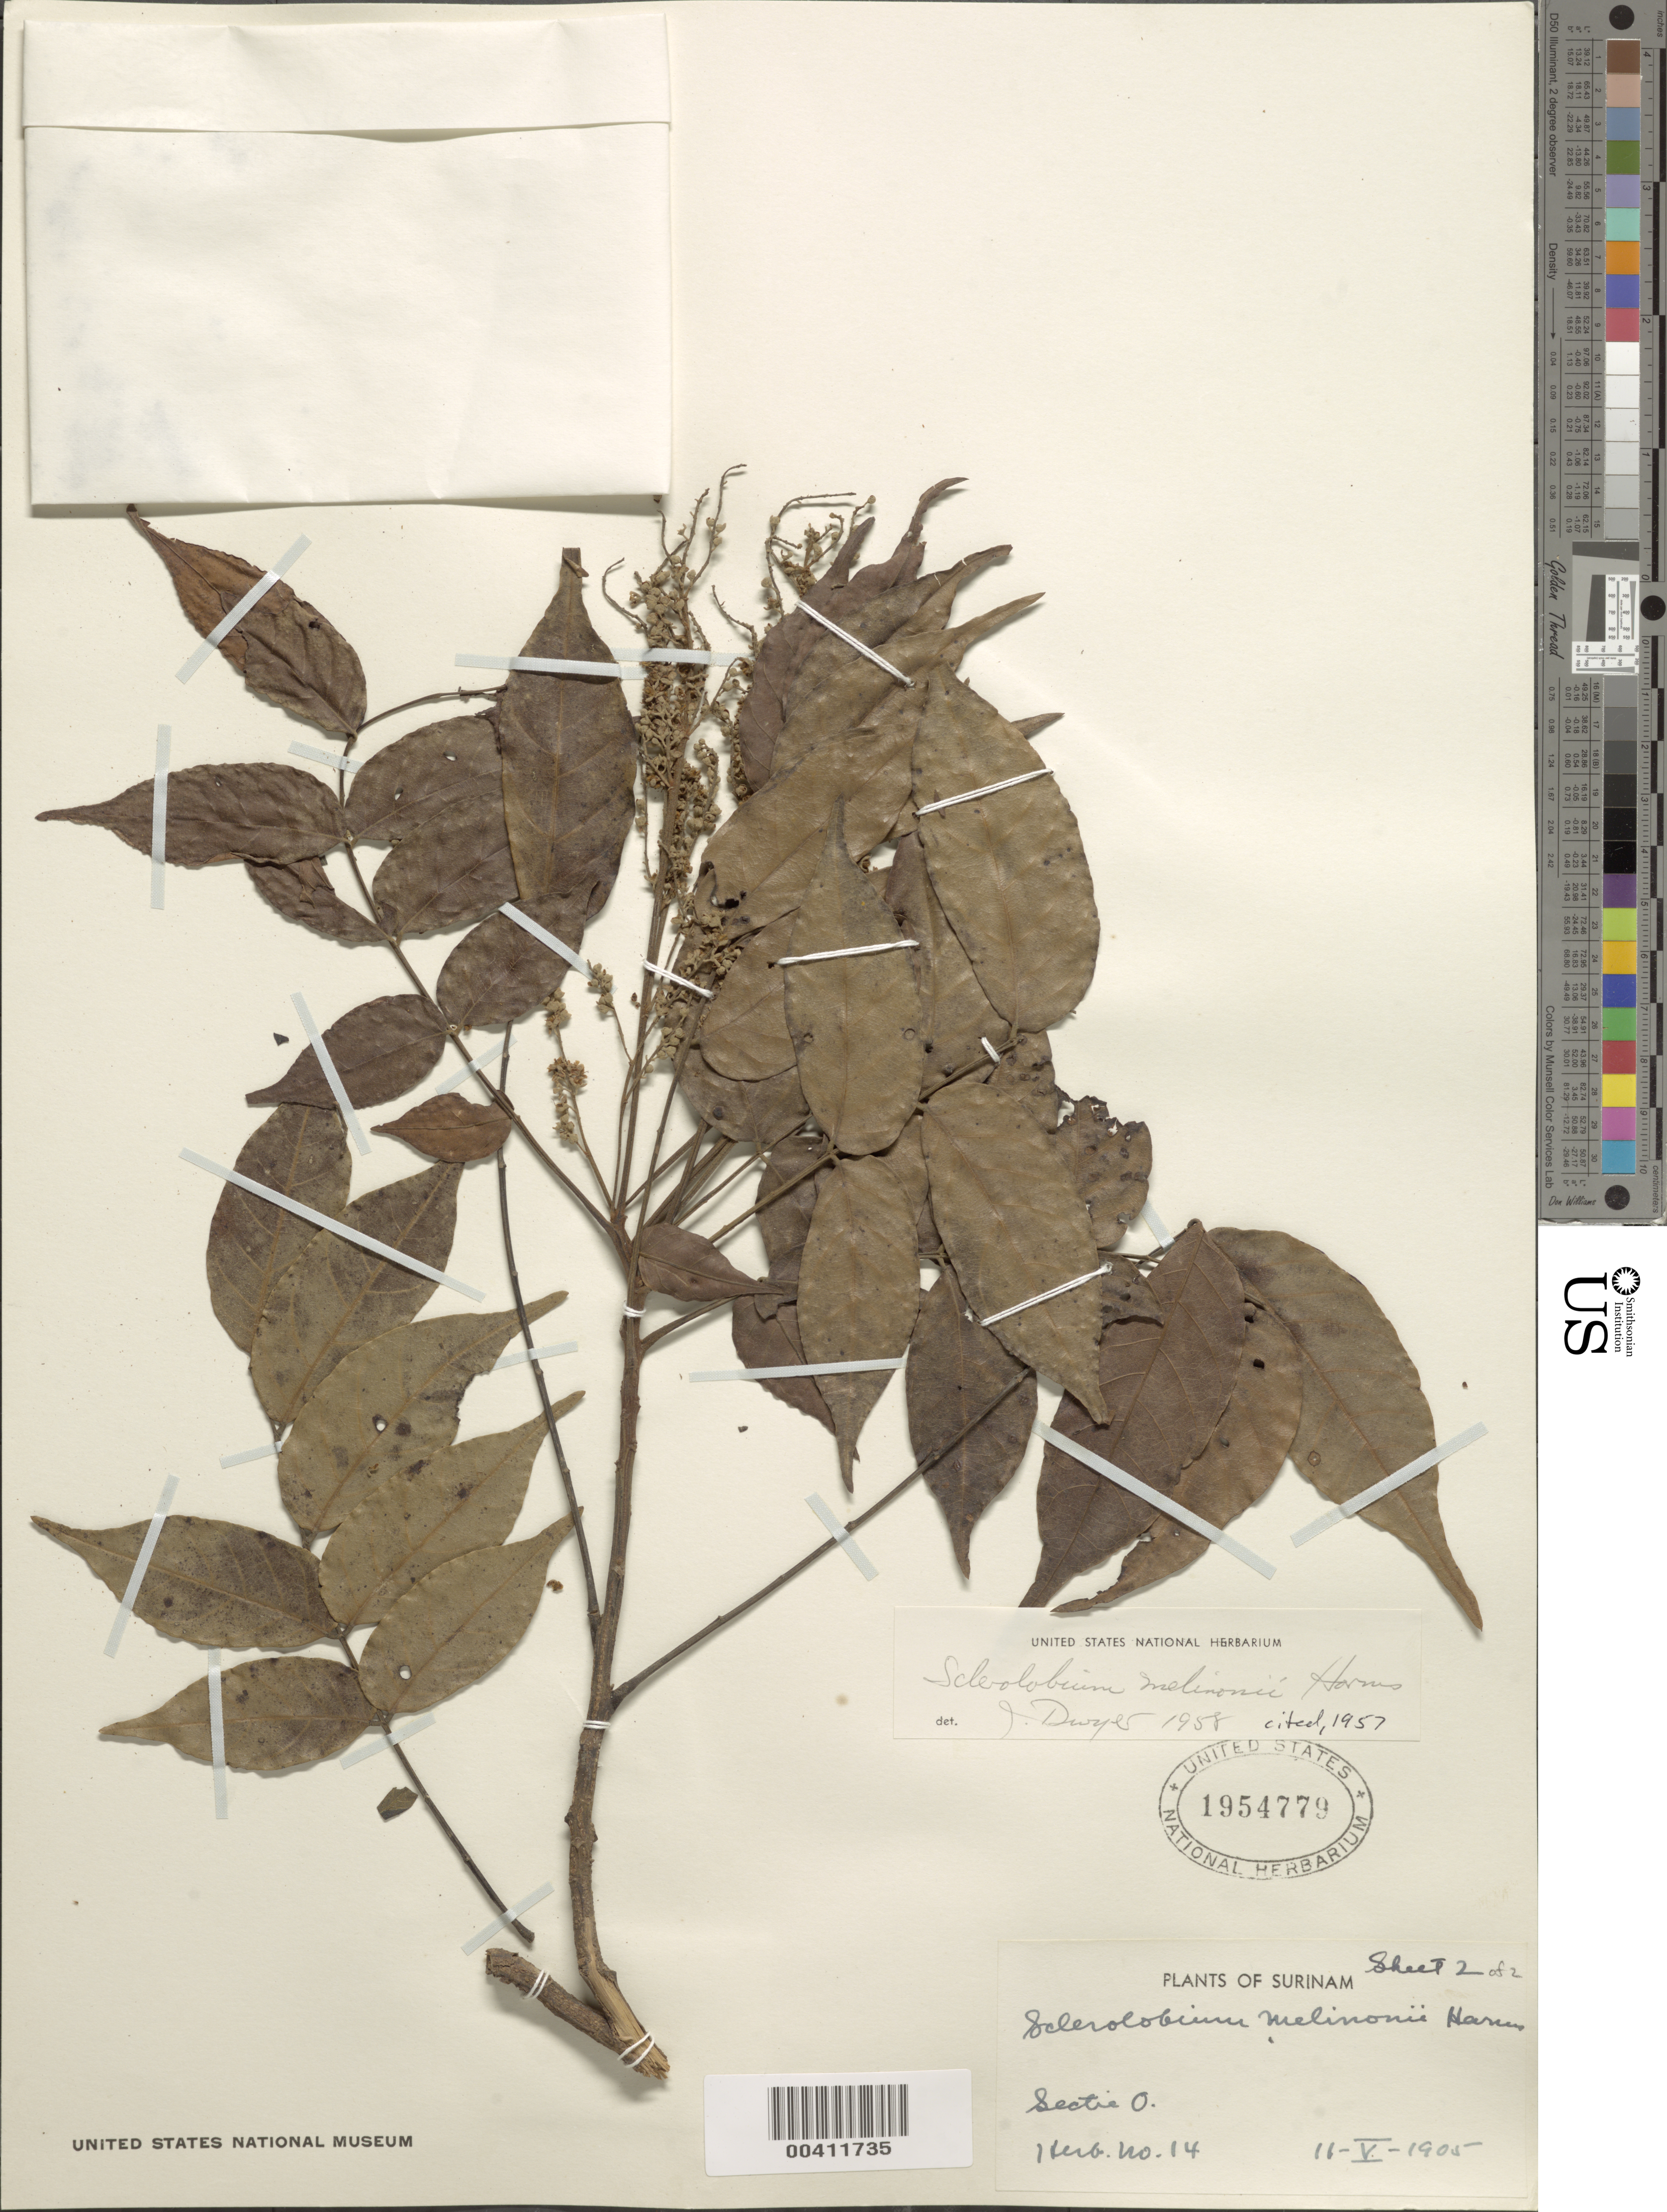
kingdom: Plantae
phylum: Tracheophyta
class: Magnoliopsida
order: Fabales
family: Fabaceae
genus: Tachigali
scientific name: Tachigali melinonii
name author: (Harms) Zarucchi & Herend.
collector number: Herb. 14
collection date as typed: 11 May 1905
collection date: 1905-05-11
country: Suriname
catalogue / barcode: US 1954779